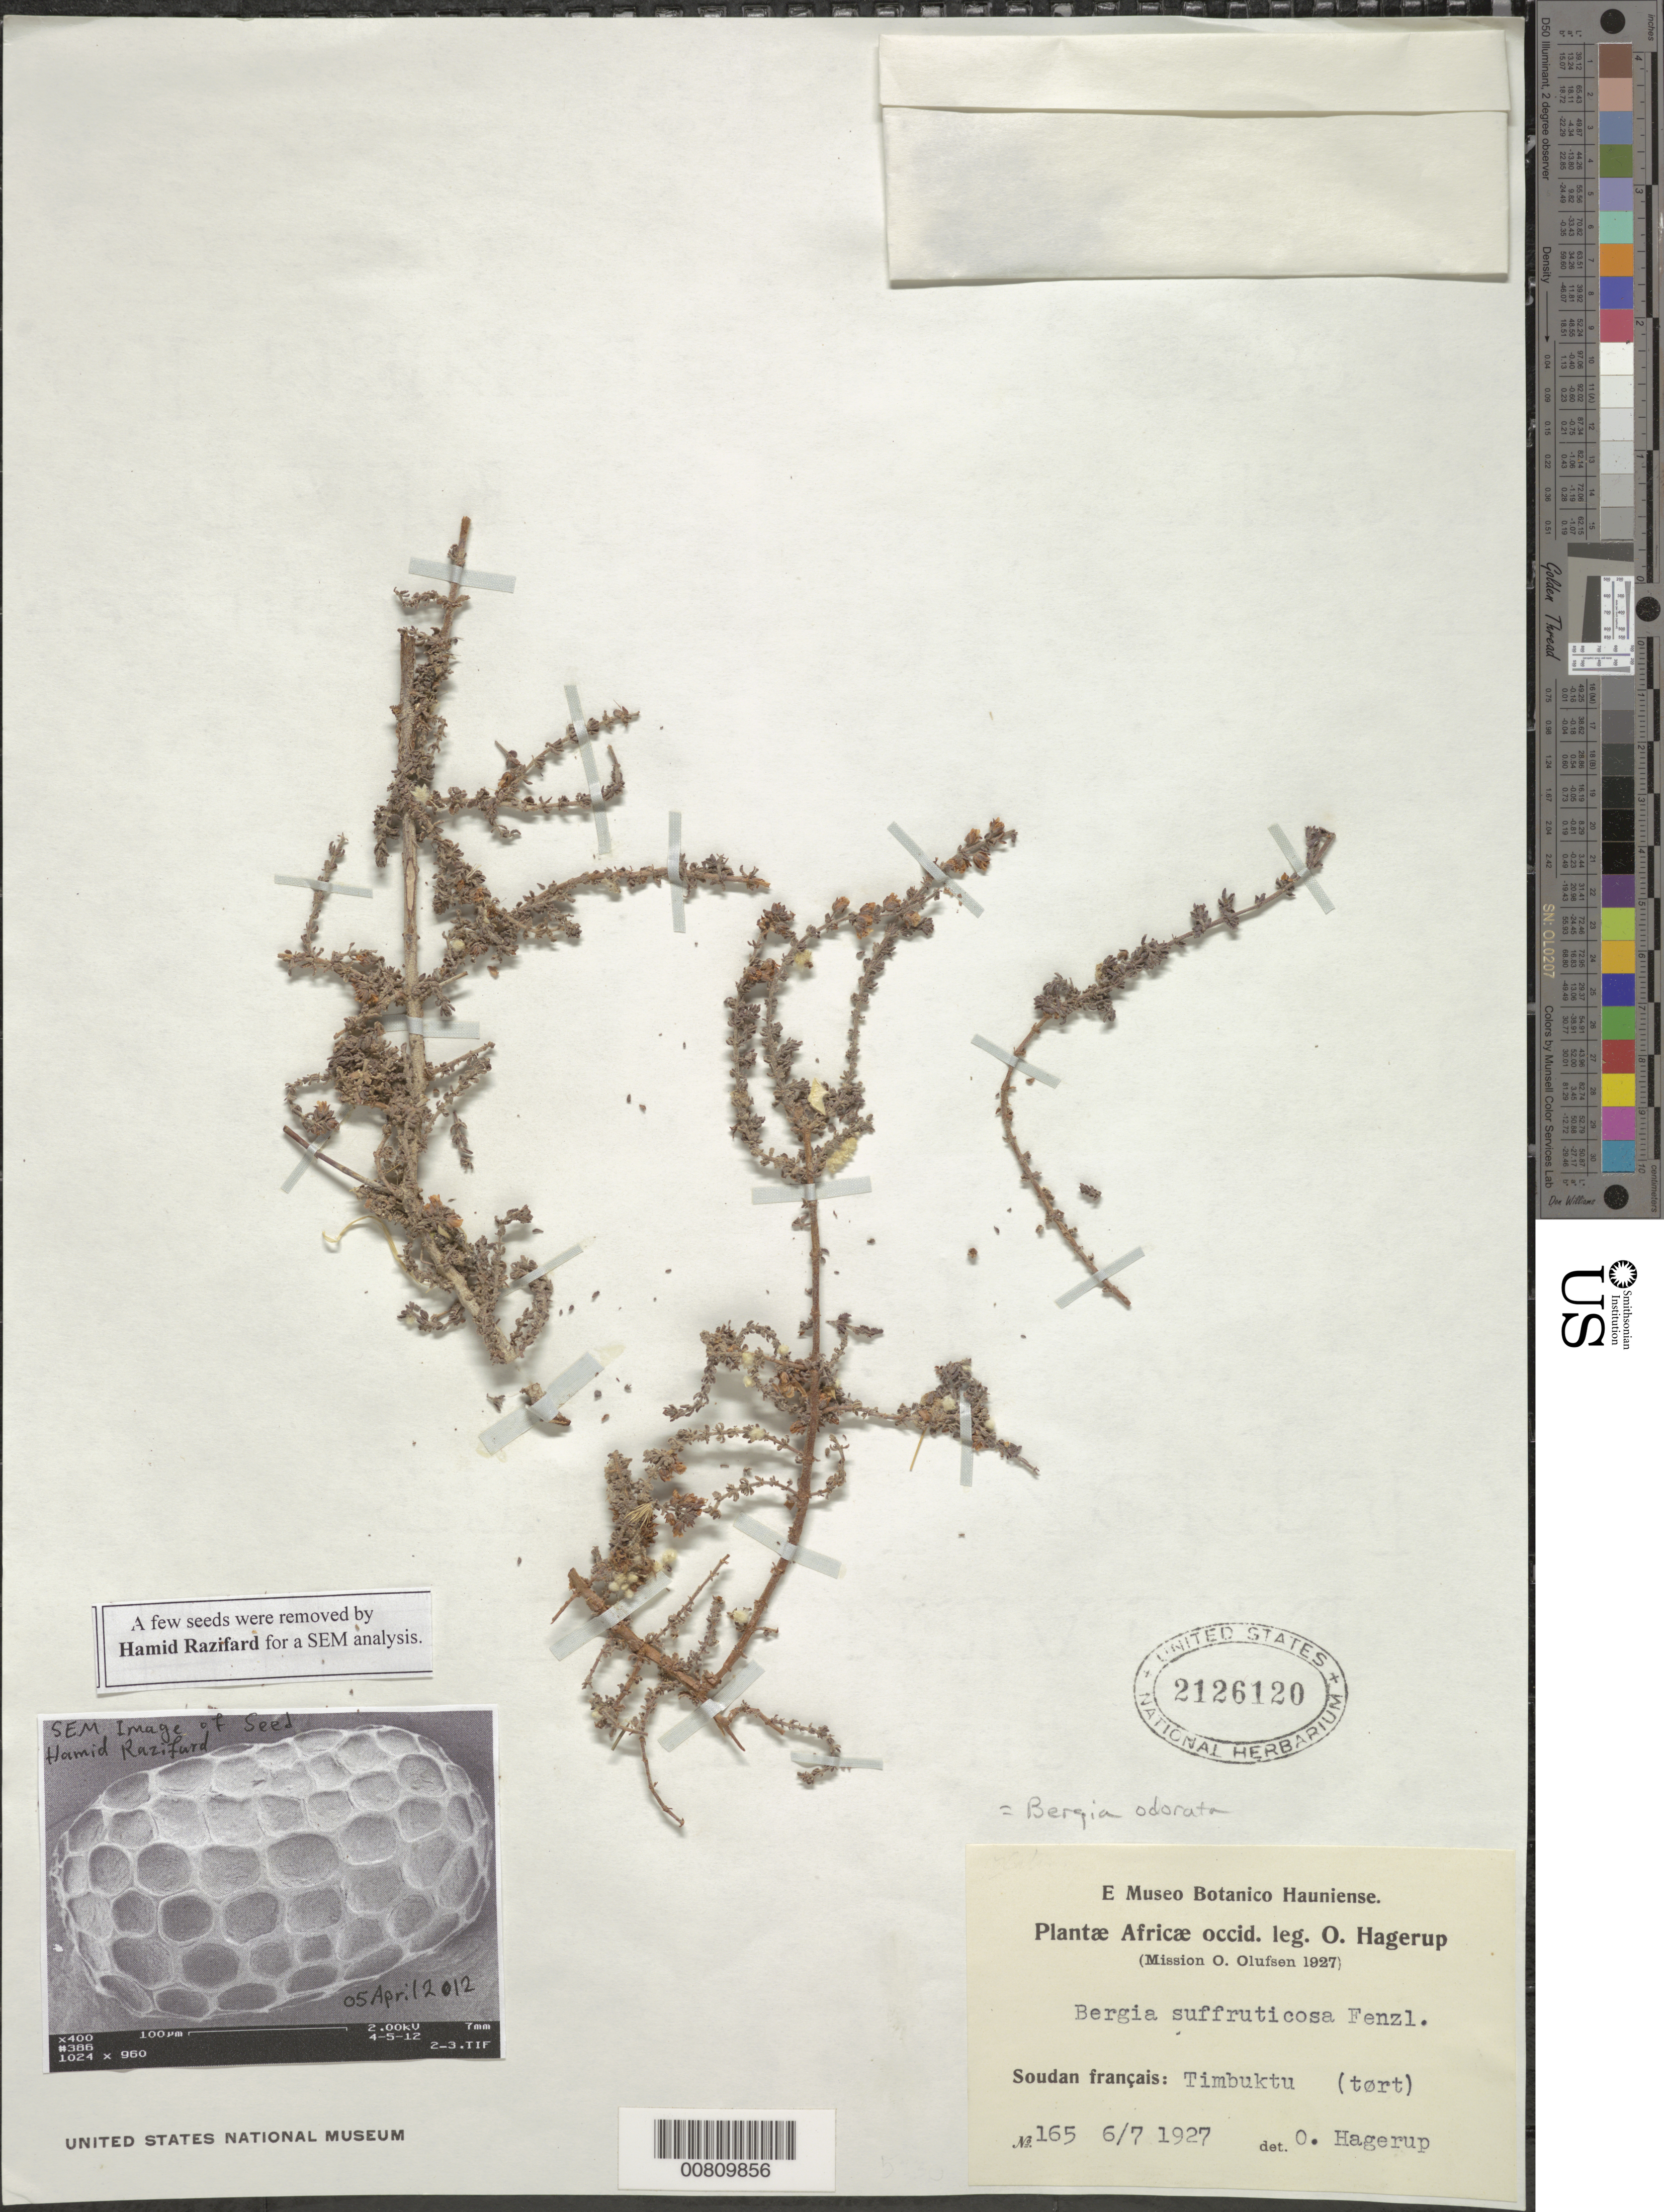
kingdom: Plantae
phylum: Tracheophyta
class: Magnoliopsida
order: Malpighiales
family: Elatinaceae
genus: Bergia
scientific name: Bergia odorata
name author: Edgew.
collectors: O. Hagerup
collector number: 165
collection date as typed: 06 Jul 1927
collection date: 1927-07-06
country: Mali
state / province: Tombouctou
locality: Timbuktu. [=Tombouctou]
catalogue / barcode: US 2126120